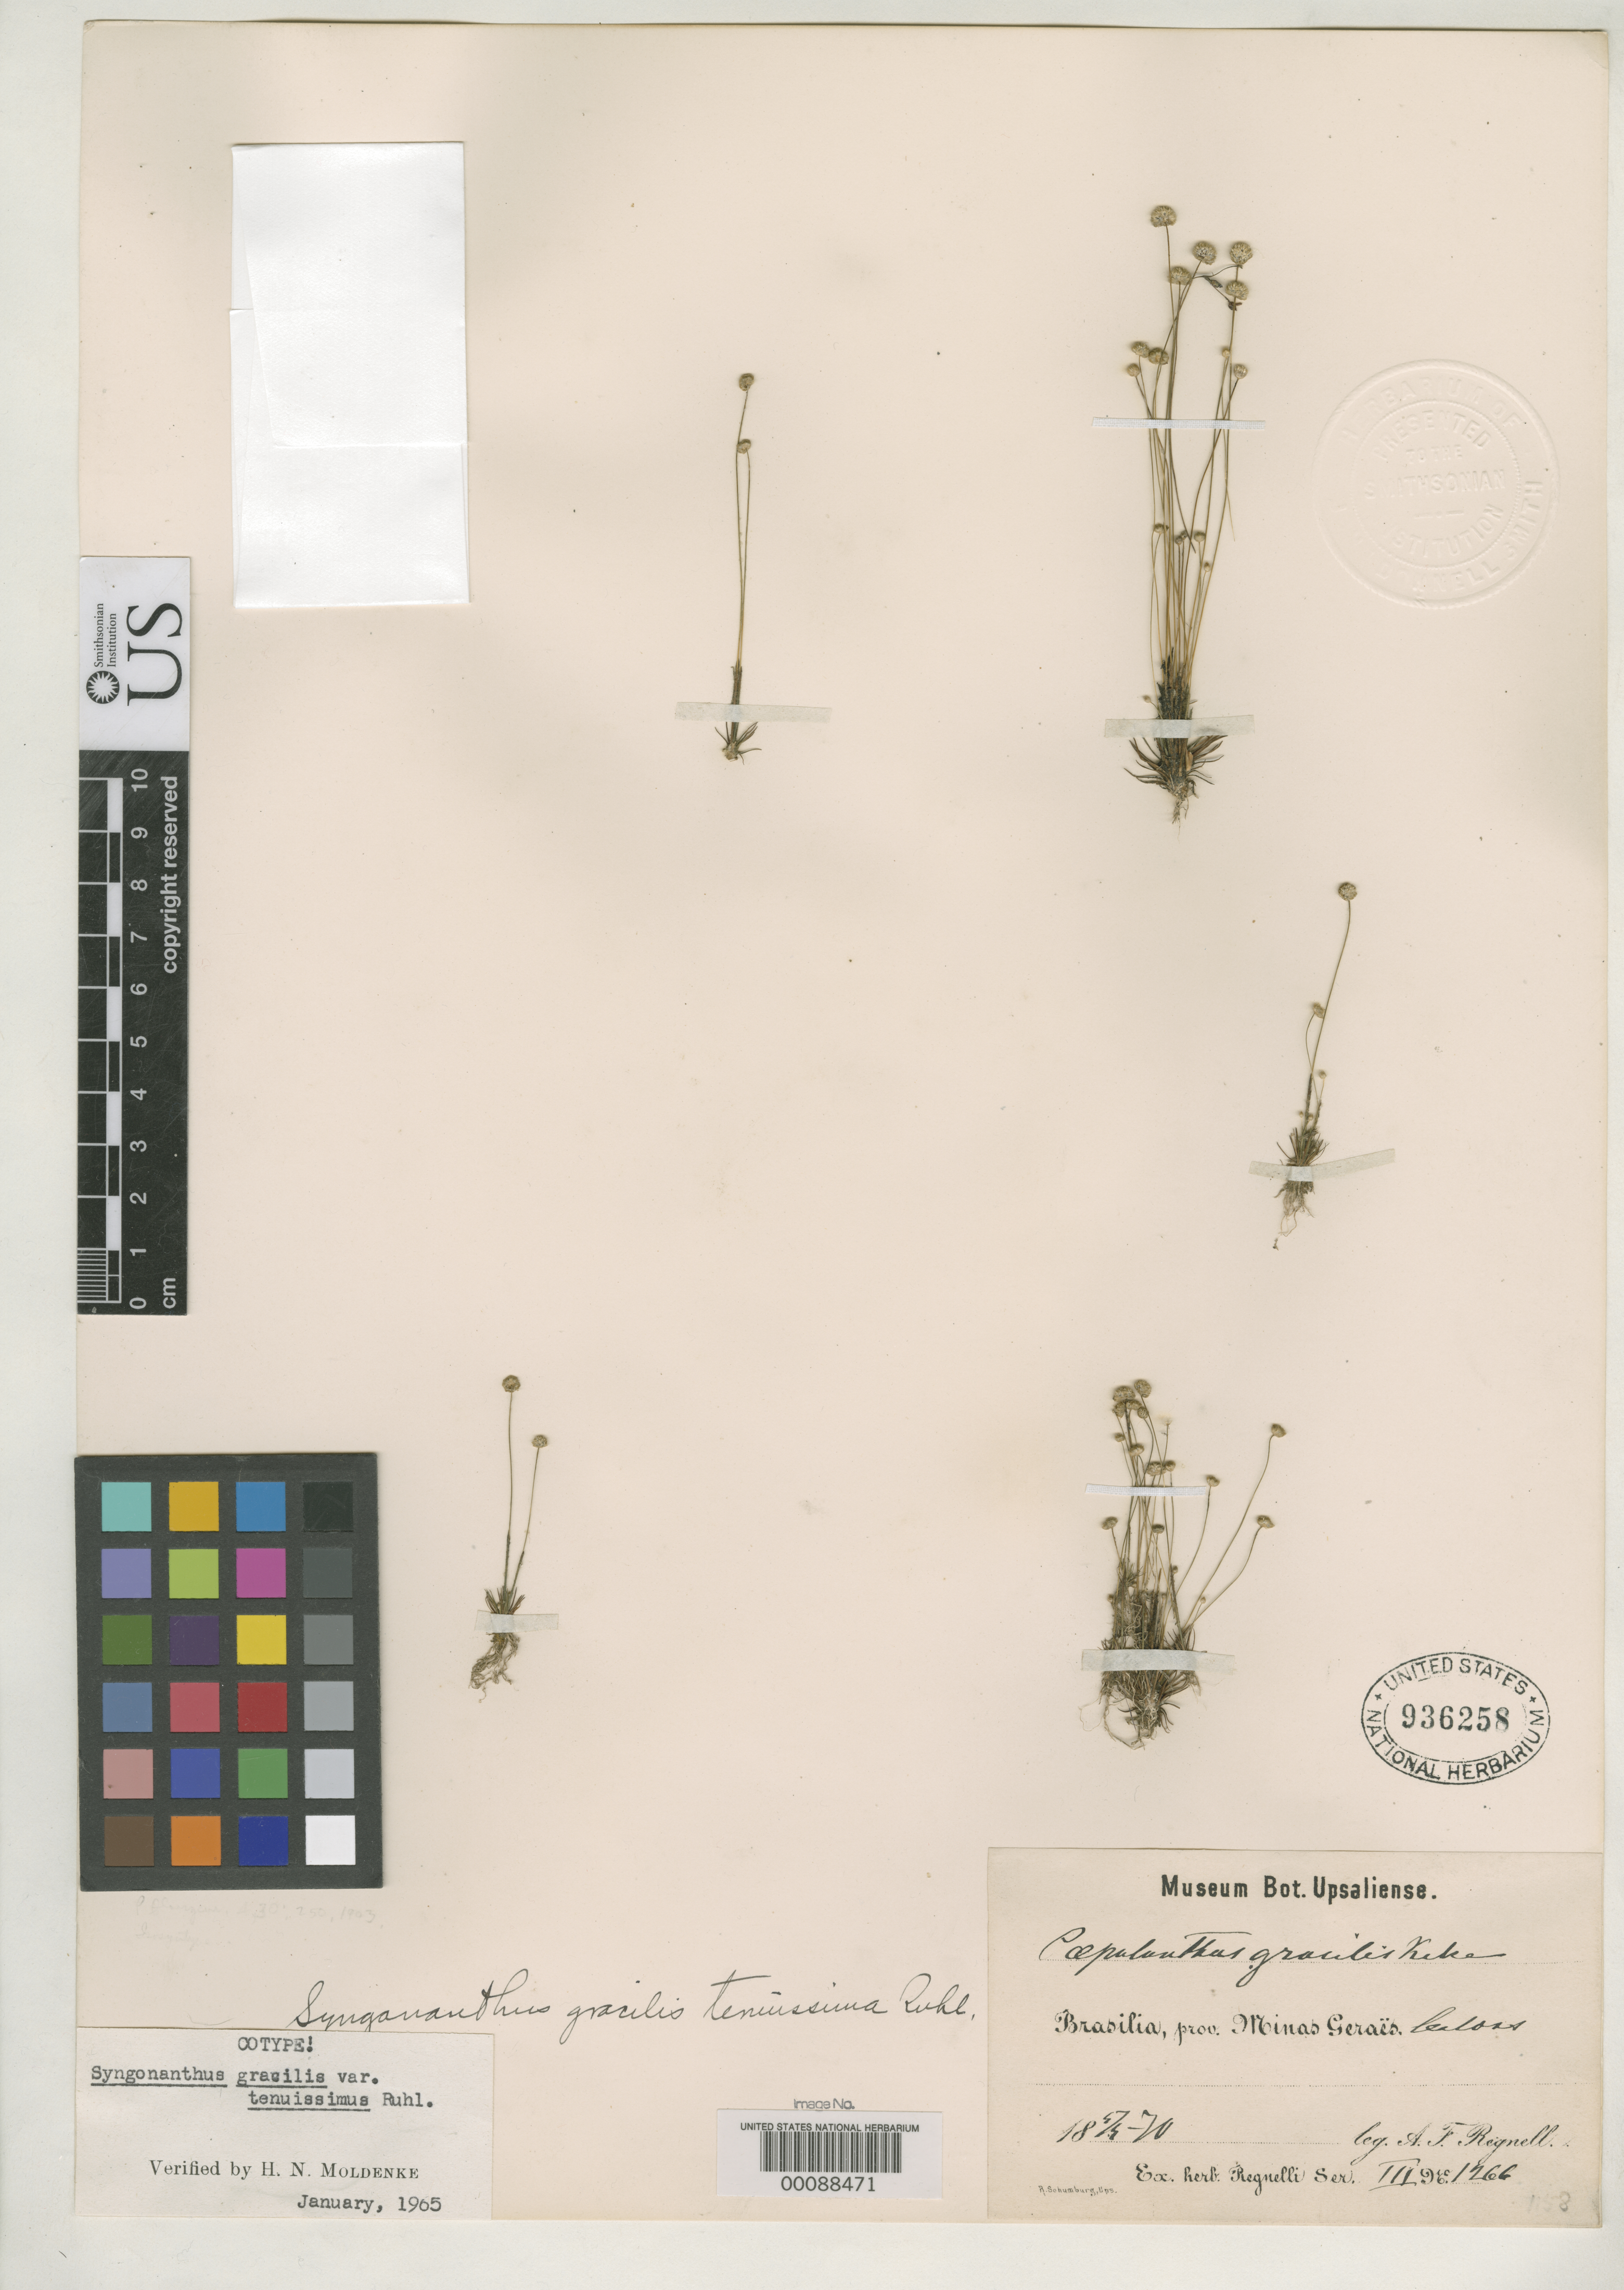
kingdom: Plantae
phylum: Tracheophyta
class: Liliopsida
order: Poales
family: Eriocaulaceae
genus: Syngonanthus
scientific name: Syngonanthus gracilis var. tenuissima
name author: Ruhland in Engl.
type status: Syntype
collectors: A. F. Regnell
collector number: III 1266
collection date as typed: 1870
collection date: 1870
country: Brazil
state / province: Minas Gerais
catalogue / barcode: US 936258